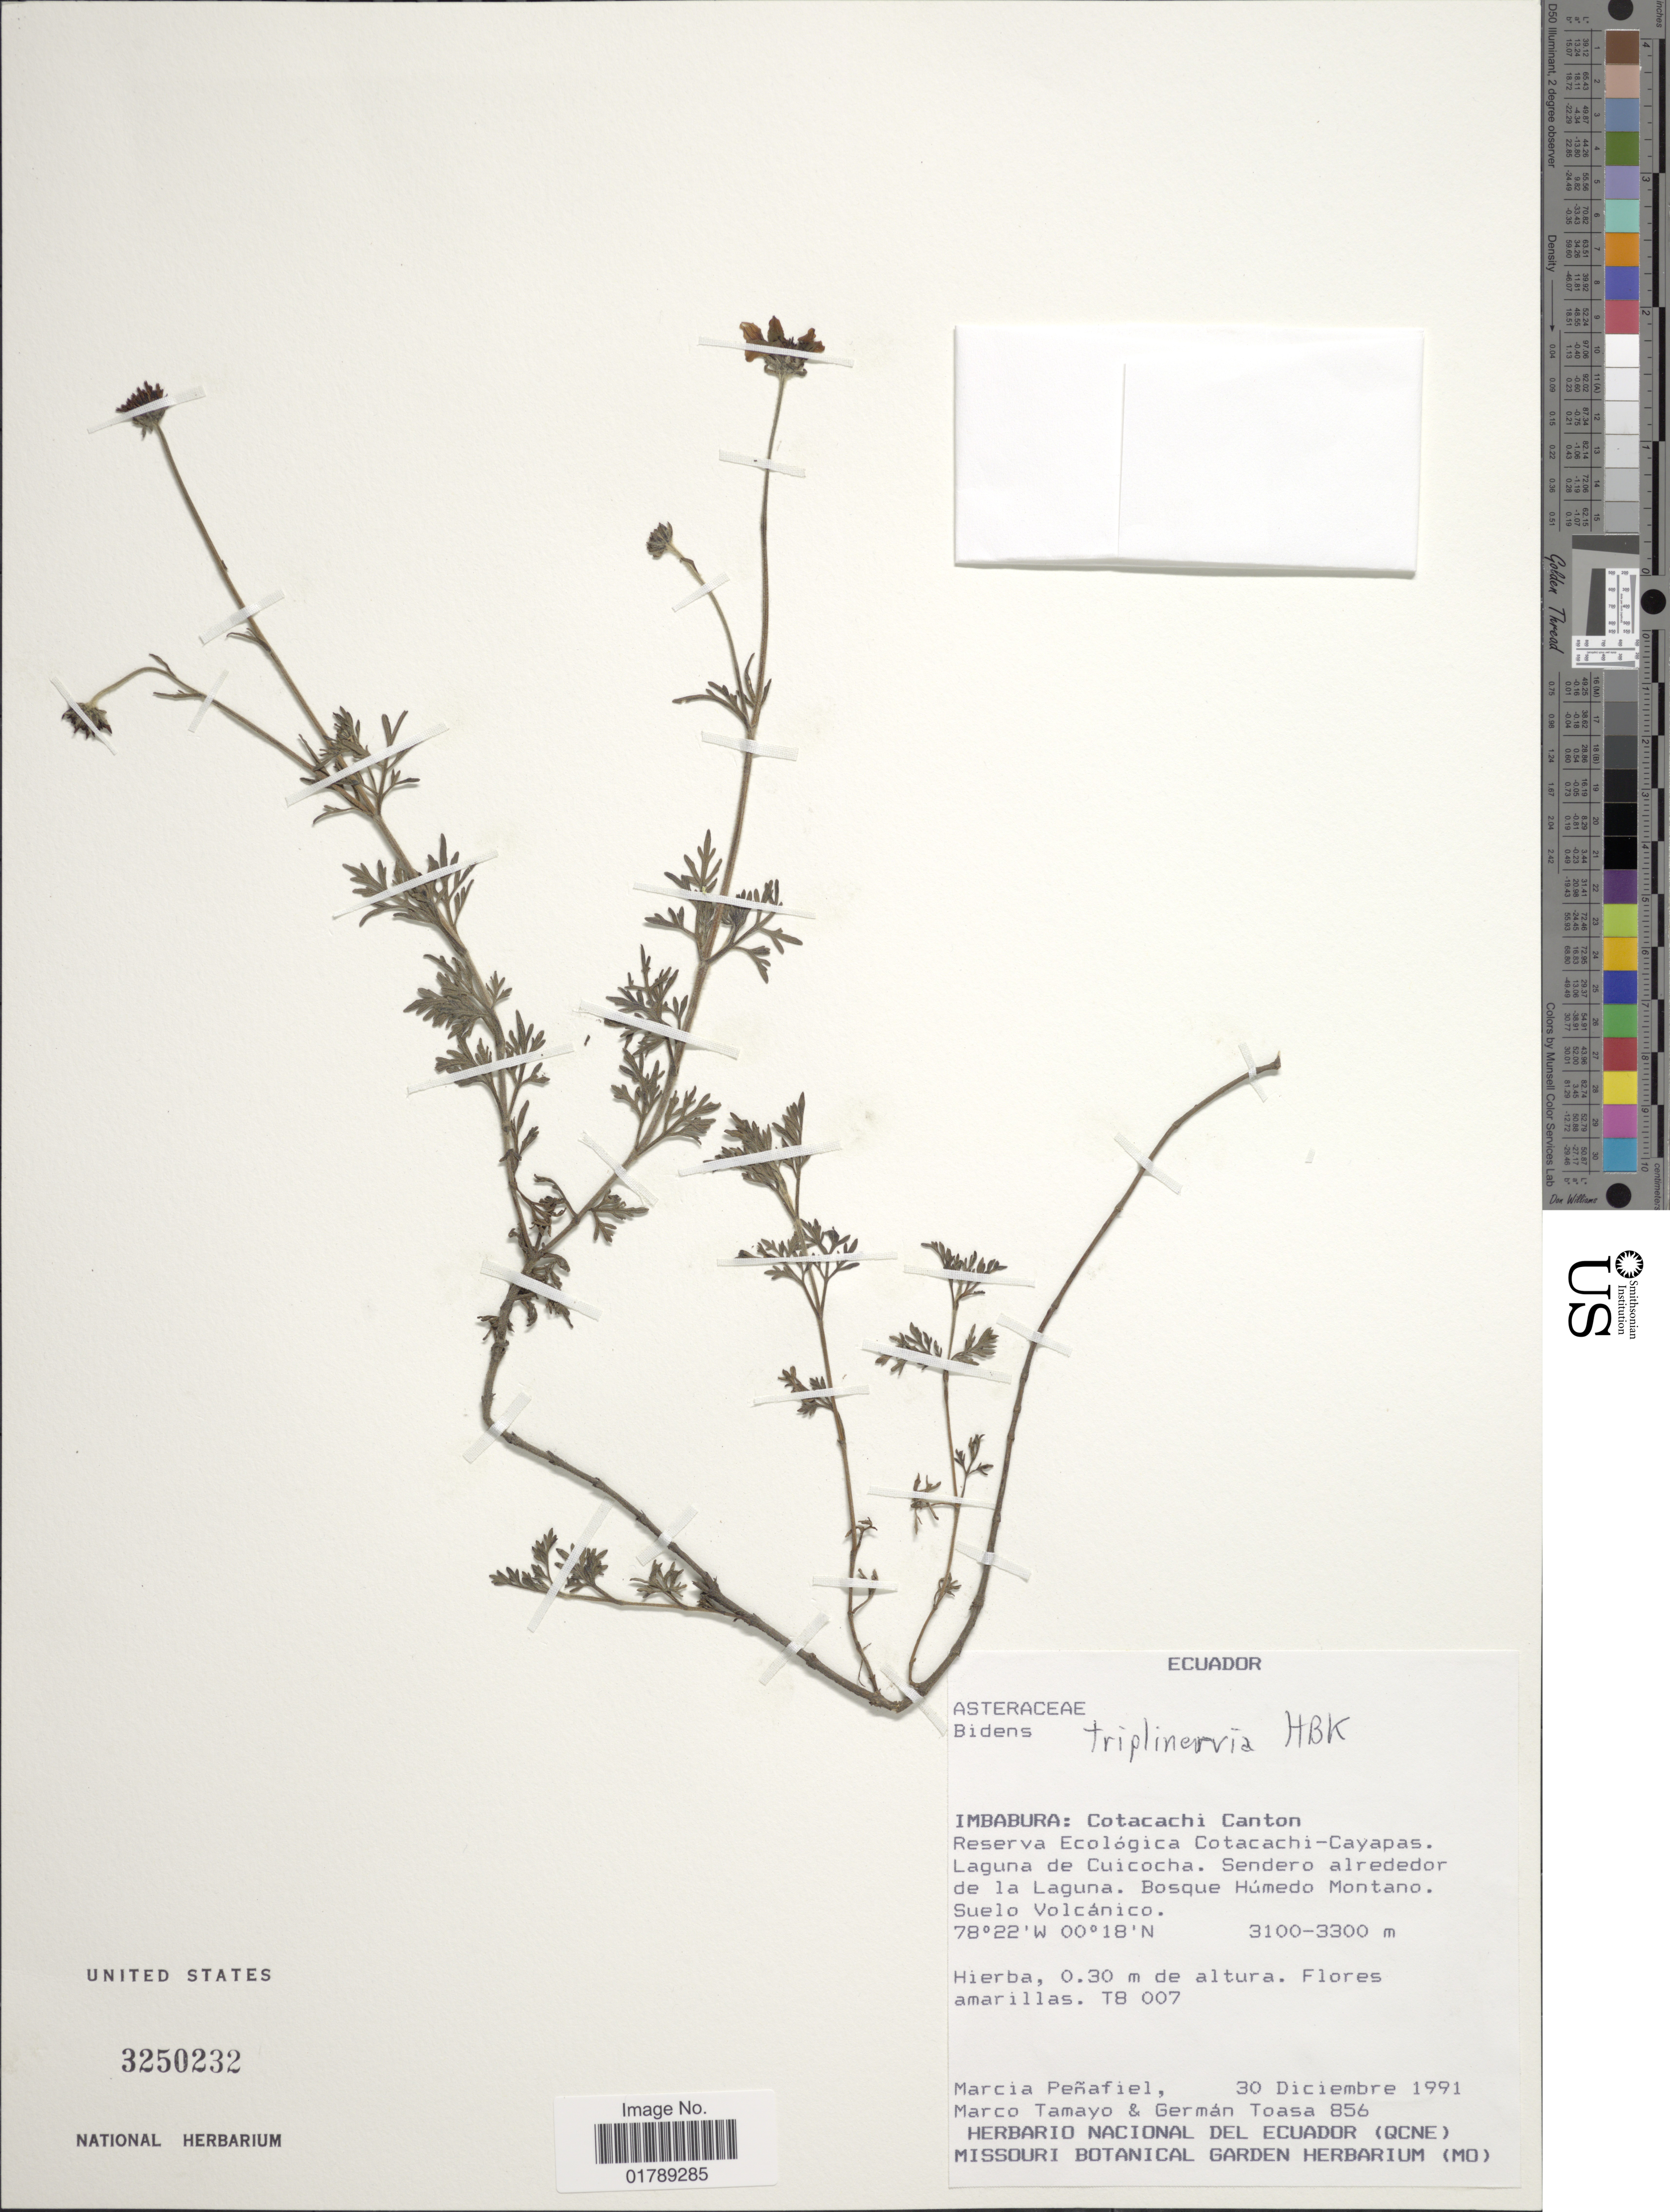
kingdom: Plantae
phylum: Tracheophyta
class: Magnoliopsida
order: Asterales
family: Asteraceae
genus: Bidens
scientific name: Bidens triplinervia var. macrantha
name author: (Wedd.) Sherff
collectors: M. Penafiel, M. Tamayo & G. Toasa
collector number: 856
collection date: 1991-12-30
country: Ecuador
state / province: Imbabura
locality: Cotacachi Canton. Reserva Ecológica Cotacachi-Cayapas. Laguna de Cuicocha. Sendero alrededor de la laguna.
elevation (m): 3100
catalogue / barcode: US 3250232